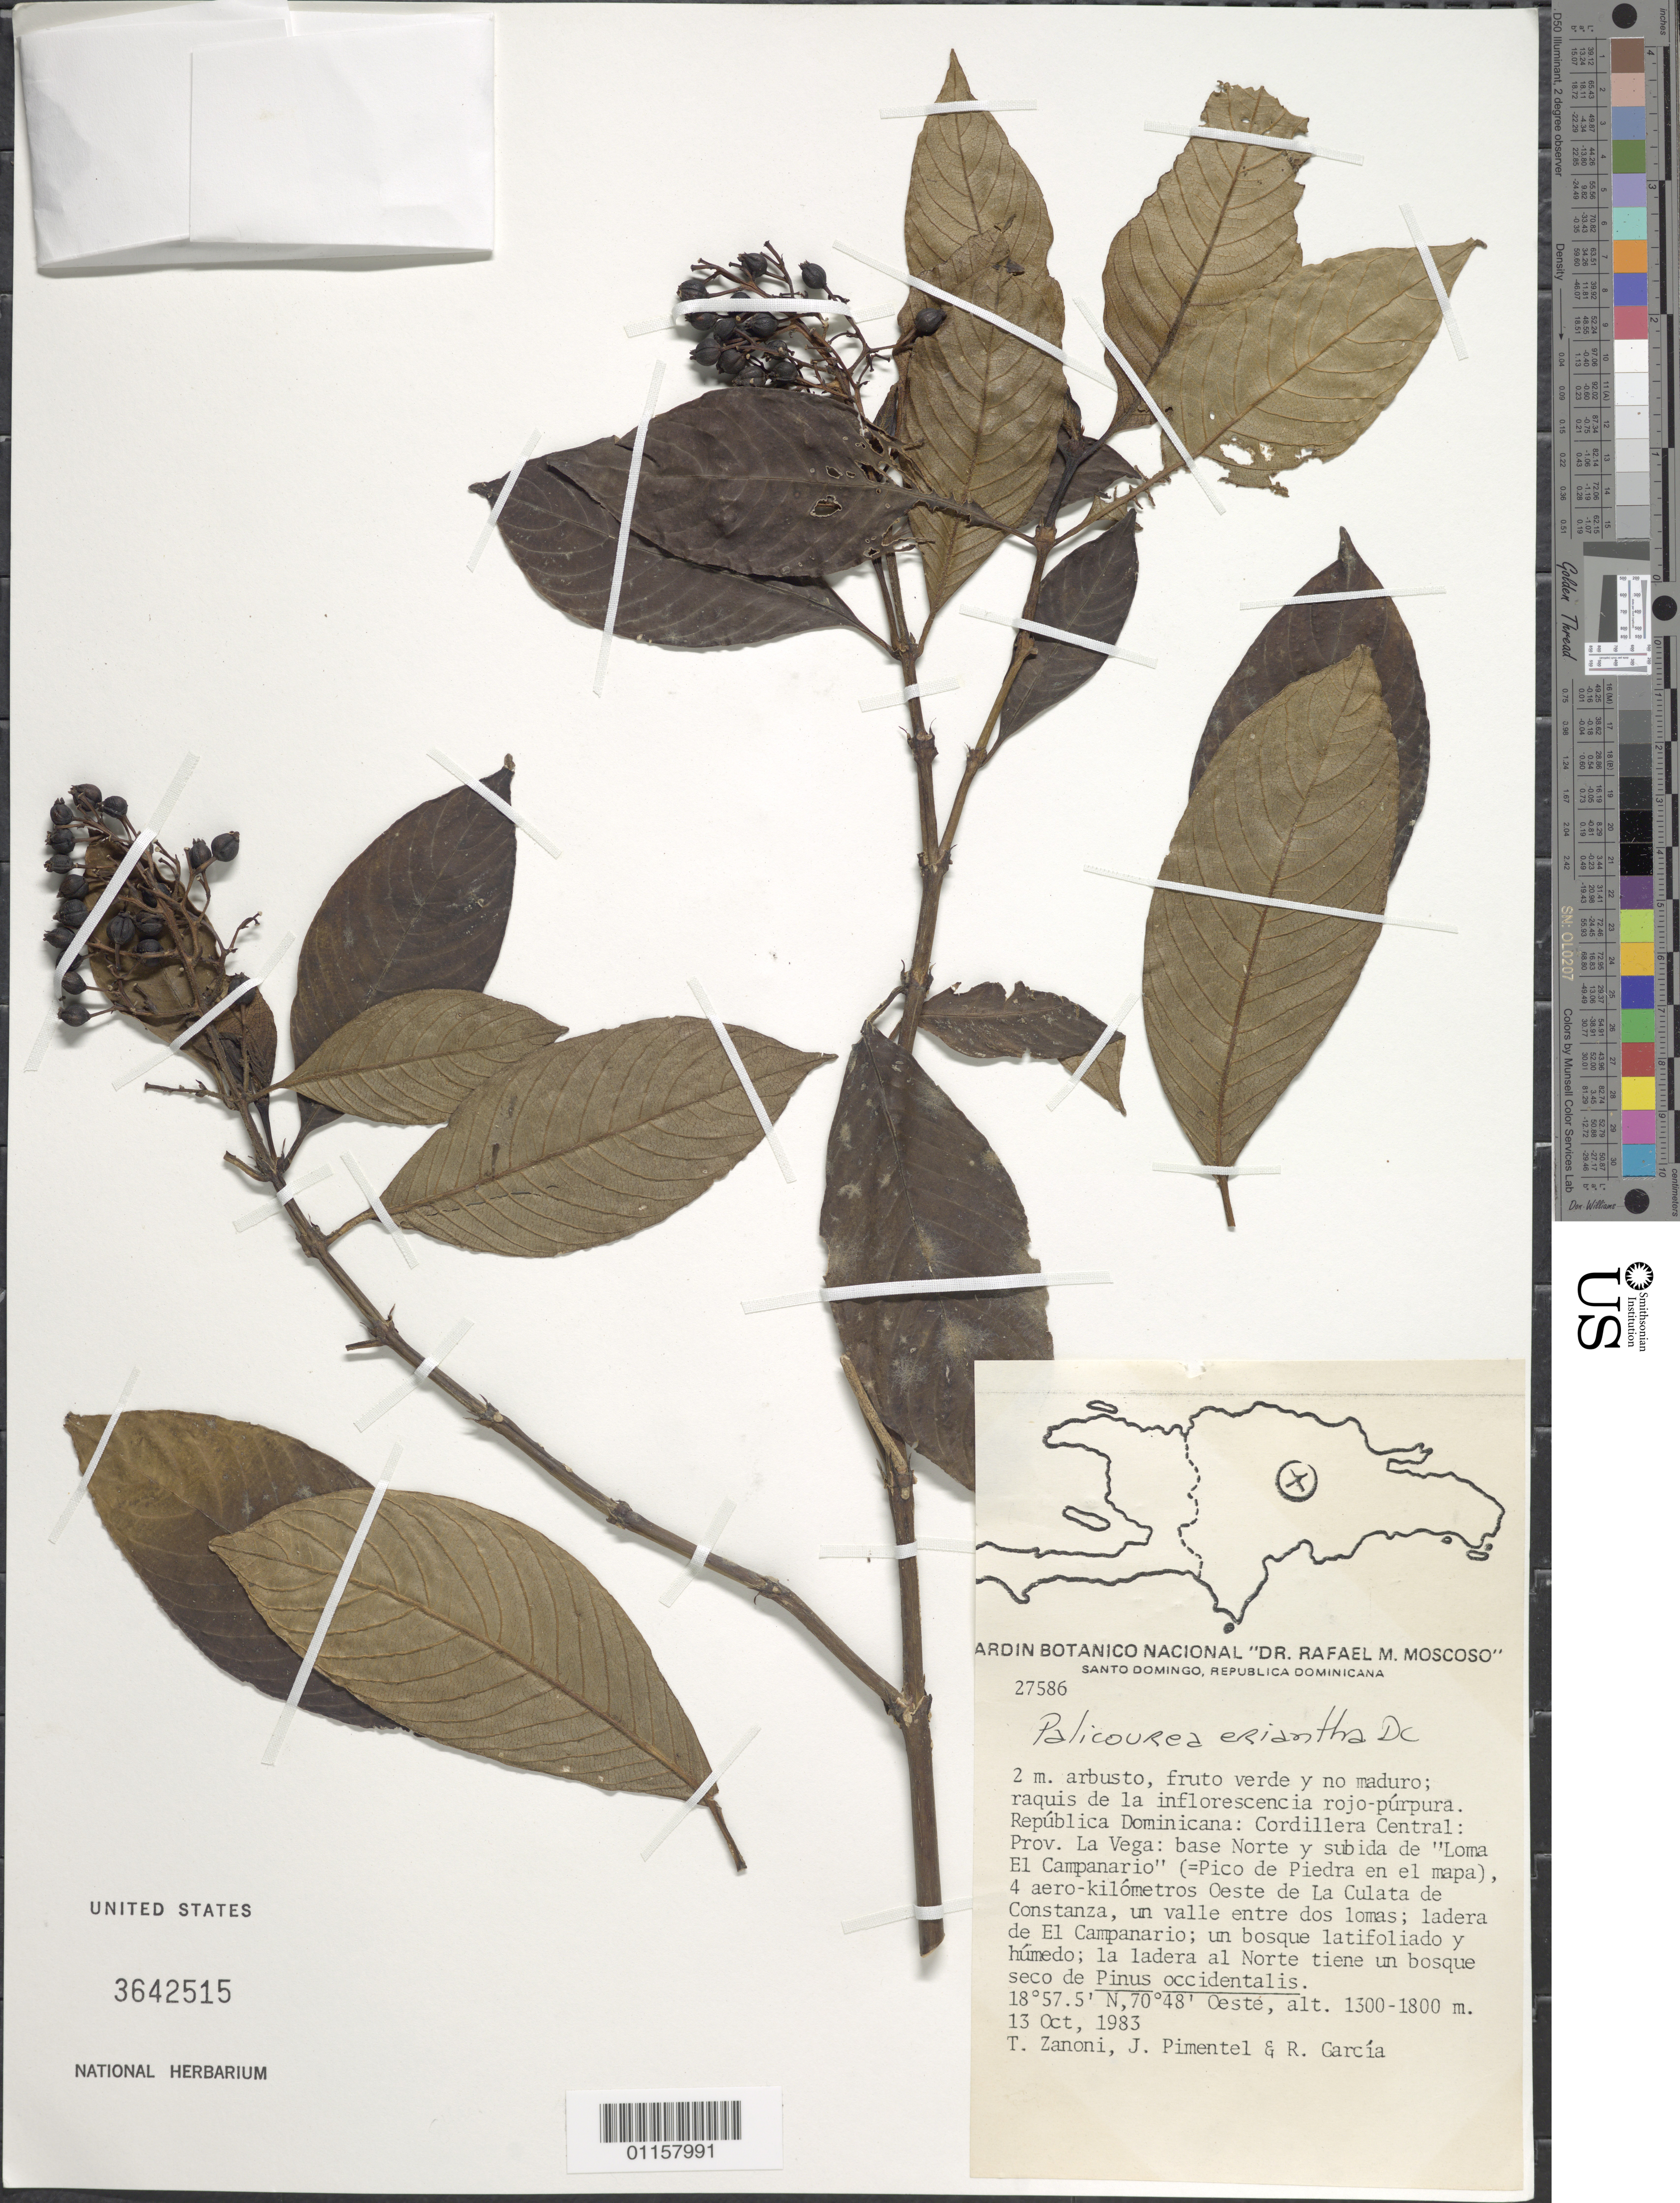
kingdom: Plantae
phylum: Tracheophyta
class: Magnoliopsida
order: Gentianales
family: Rubiaceae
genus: Palicourea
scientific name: Palicourea eriantha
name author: DC.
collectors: T. A. Zanoni, J. Pimentel & R. García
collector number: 27586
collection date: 1983-10-13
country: Dominican Republic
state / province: La Vega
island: Hispaniola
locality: Cordillera Central; base Norte y subida de "loma El Campanario" (= Pico de Piedra en el mapa), 4 aero-kilómetros Oeste de La Culata de Constanza, un valle entre dos lomas.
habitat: Un bosque latifoliado y húmedo; la ladera al Norte tiene un bosque seco de Pinus occidentalis.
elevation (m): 1300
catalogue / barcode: US 3642515